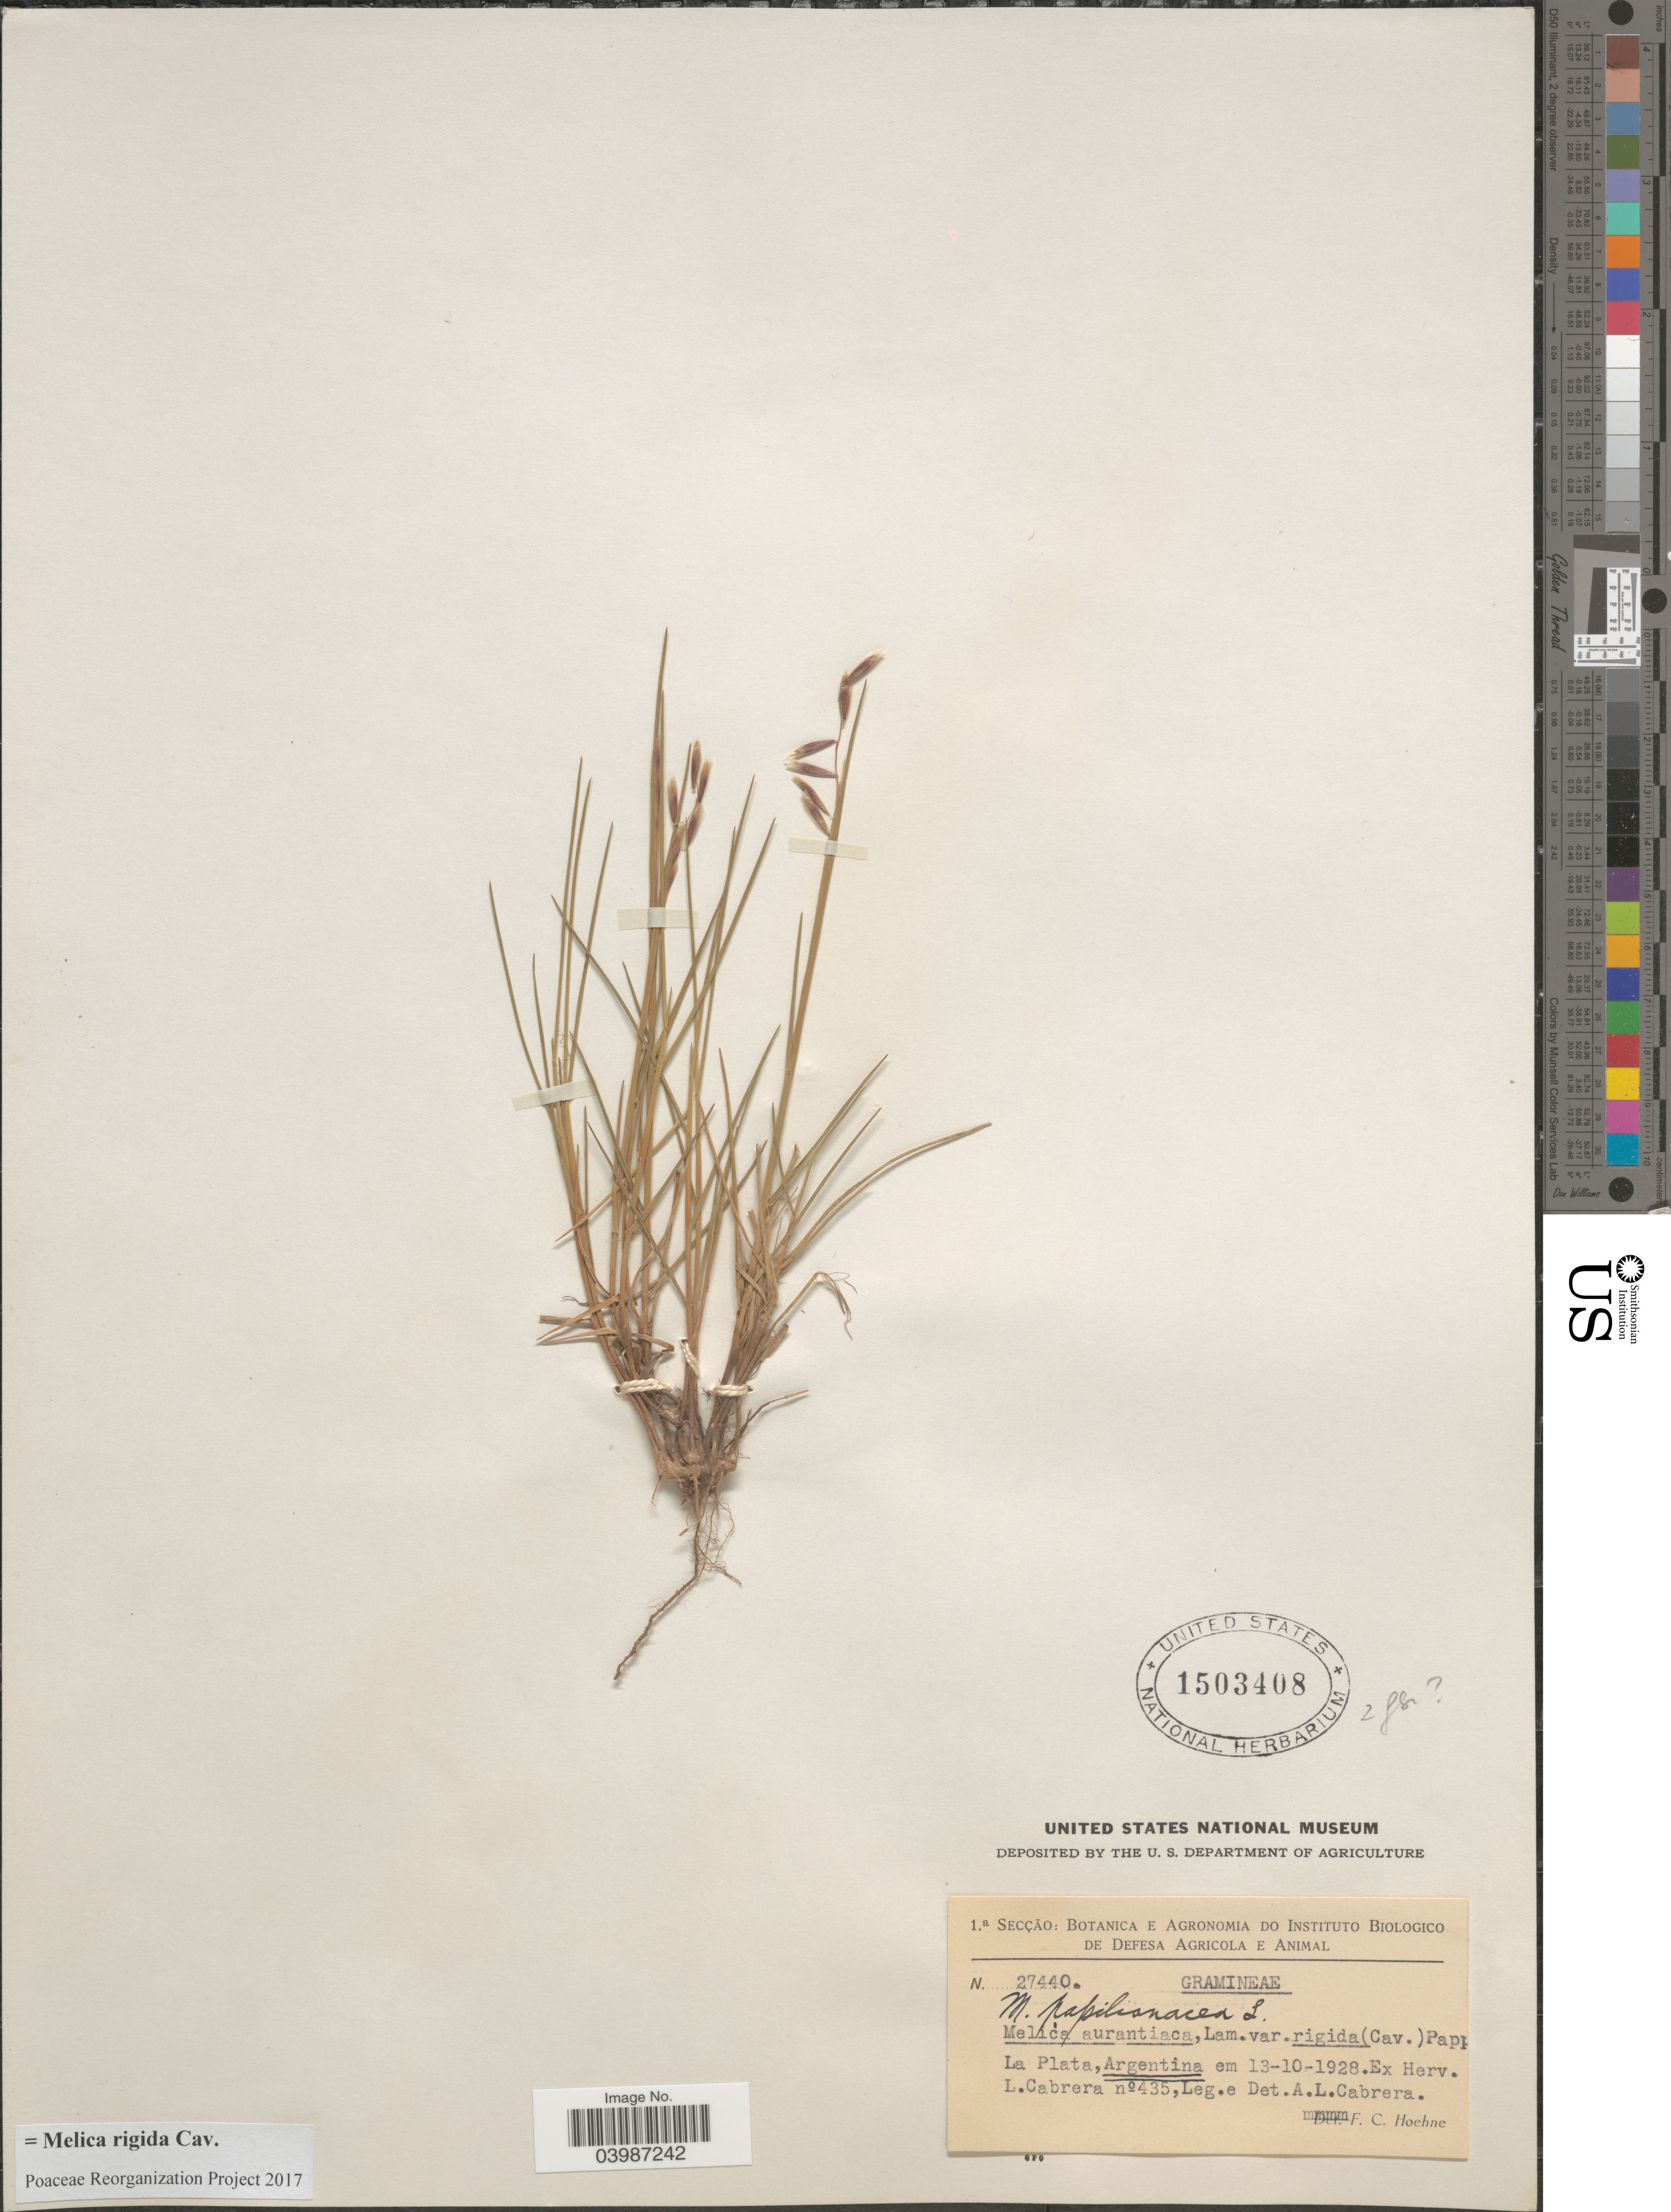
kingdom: Plantae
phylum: Tracheophyta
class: Liliopsida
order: Poales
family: Poaceae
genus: Melica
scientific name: Melica rigida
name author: Cav.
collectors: A. L. Cabrera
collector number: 27440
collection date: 1928-10-13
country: Argentina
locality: La Plata. L.Cabrera.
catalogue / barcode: US 1503408